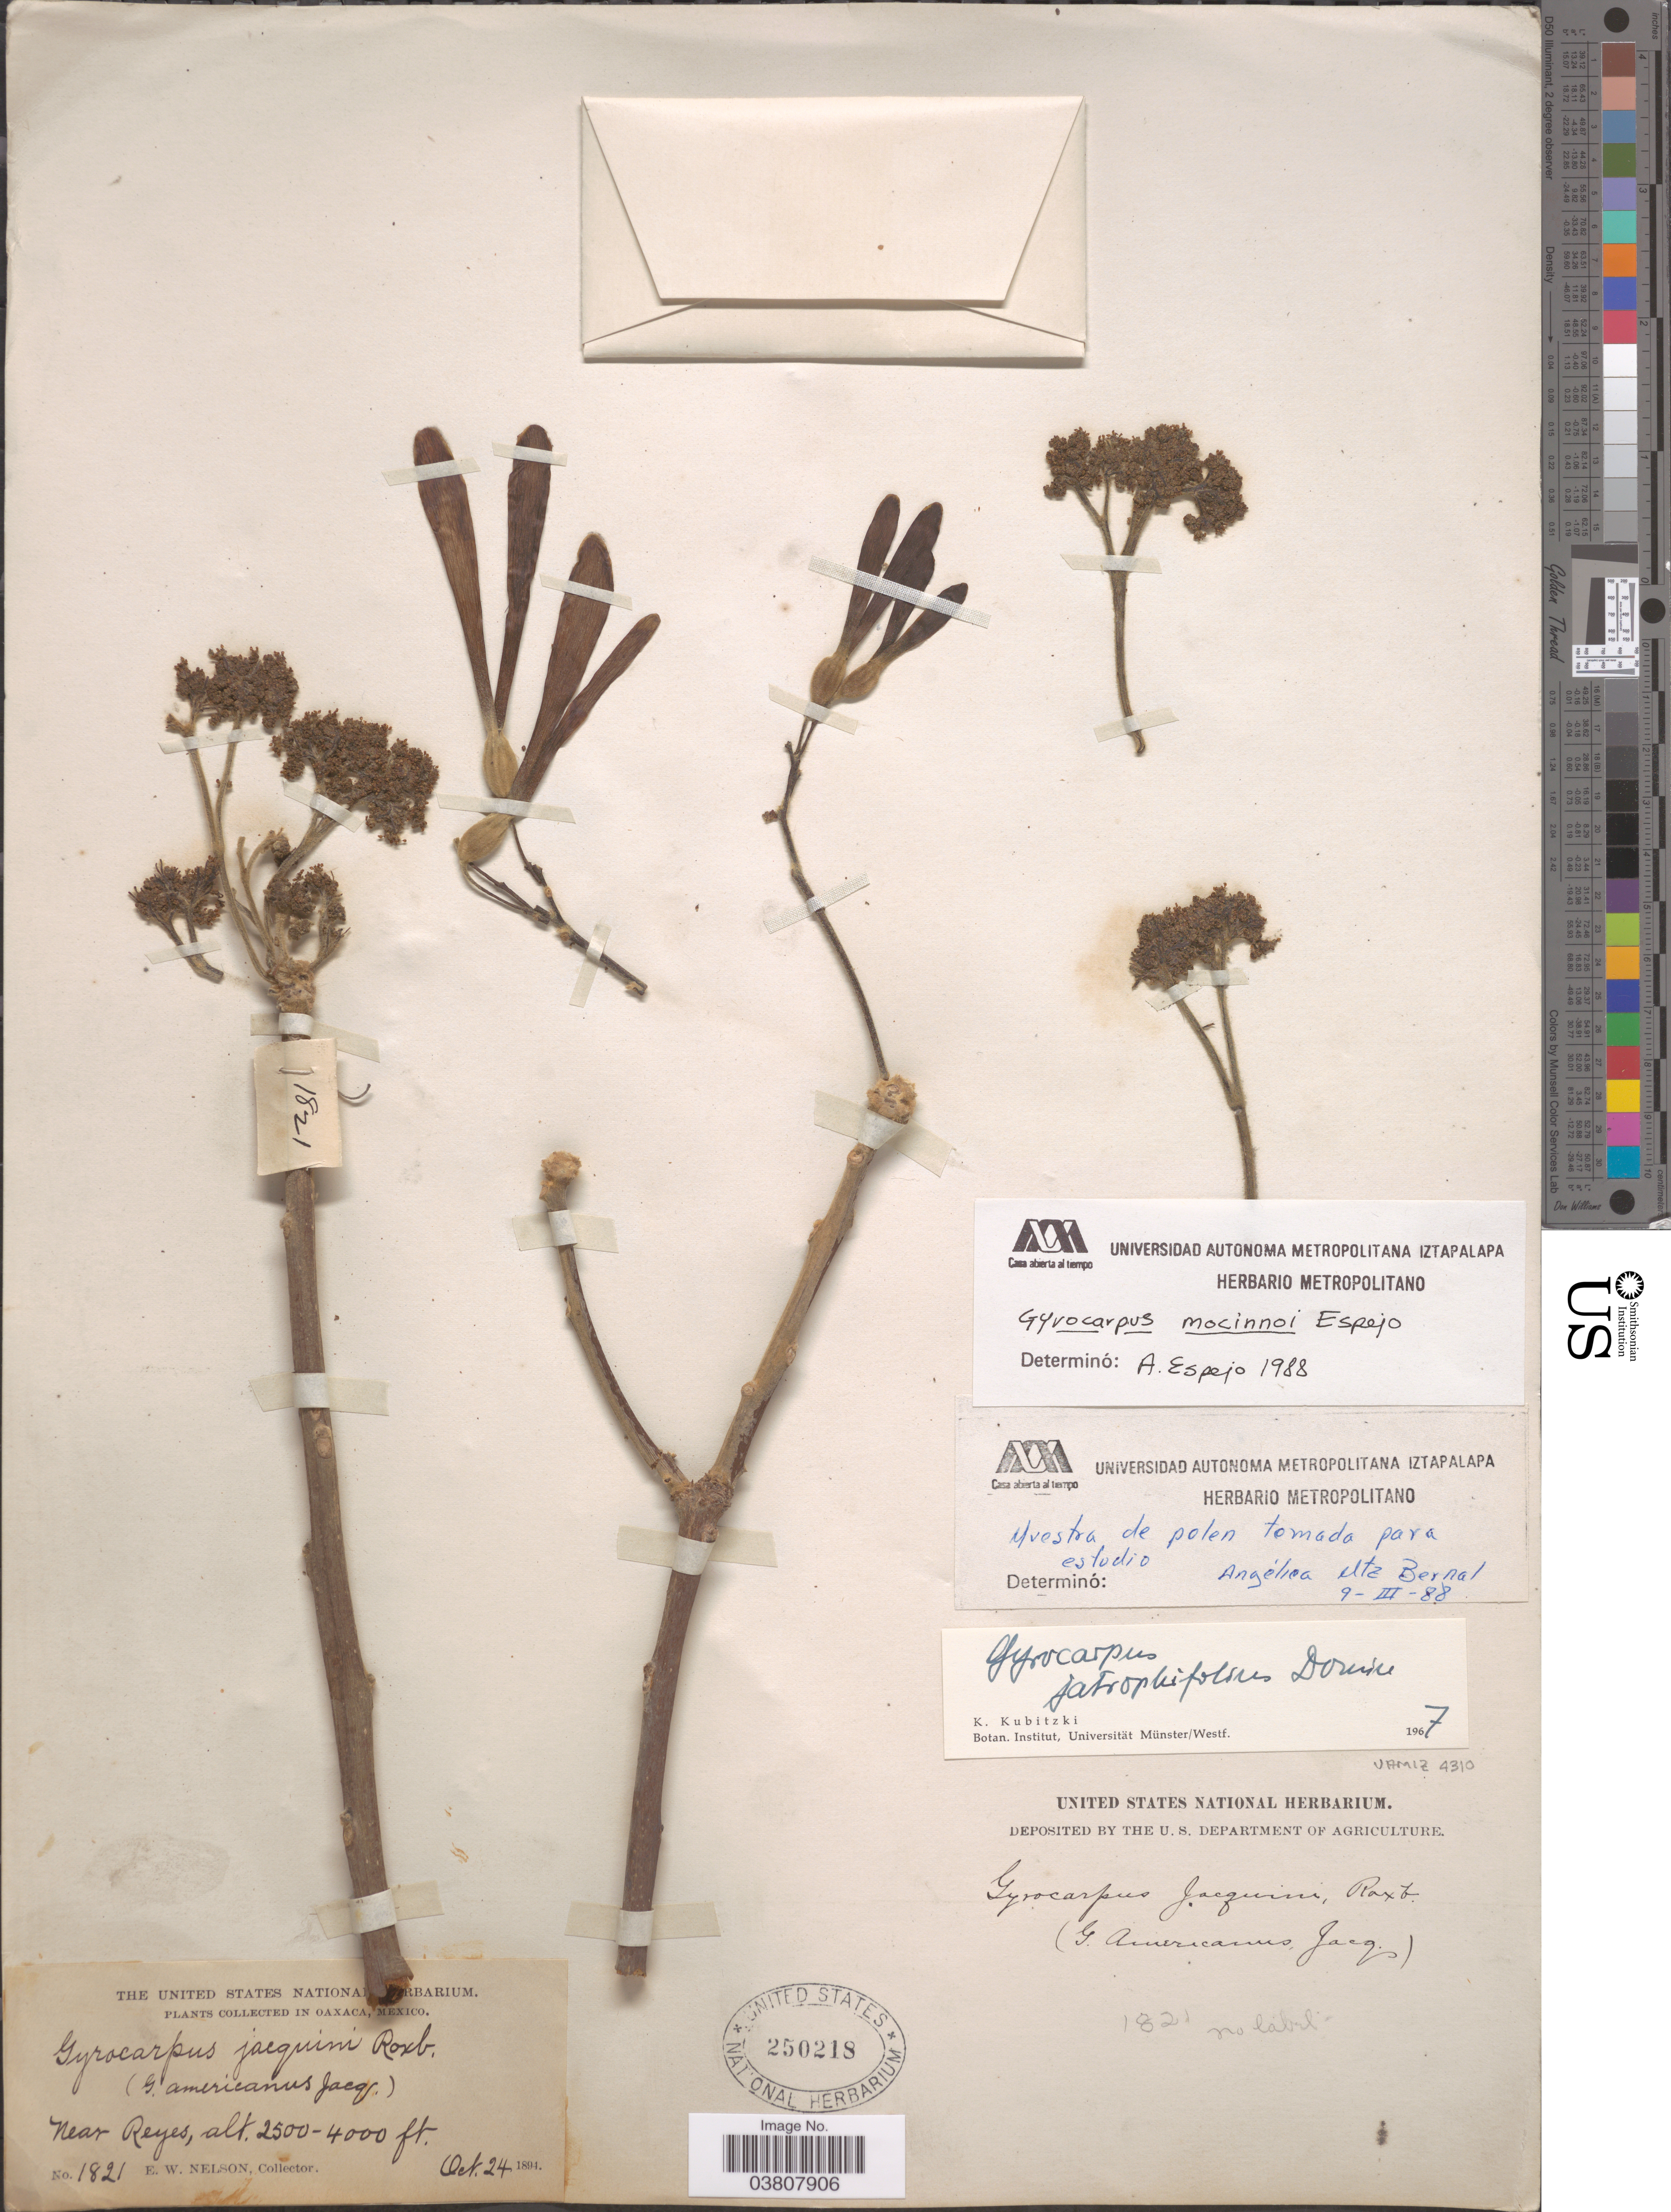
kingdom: Plantae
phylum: Tracheophyta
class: Magnoliopsida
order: Laurales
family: Hernandiaceae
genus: Gyrocarpus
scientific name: Gyrocarpus mocinoi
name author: Espejo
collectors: E. W. Nelson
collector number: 1821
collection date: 1894-10-24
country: Mexico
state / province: Oaxaca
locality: Near Reyes.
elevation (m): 762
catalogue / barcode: US 250218